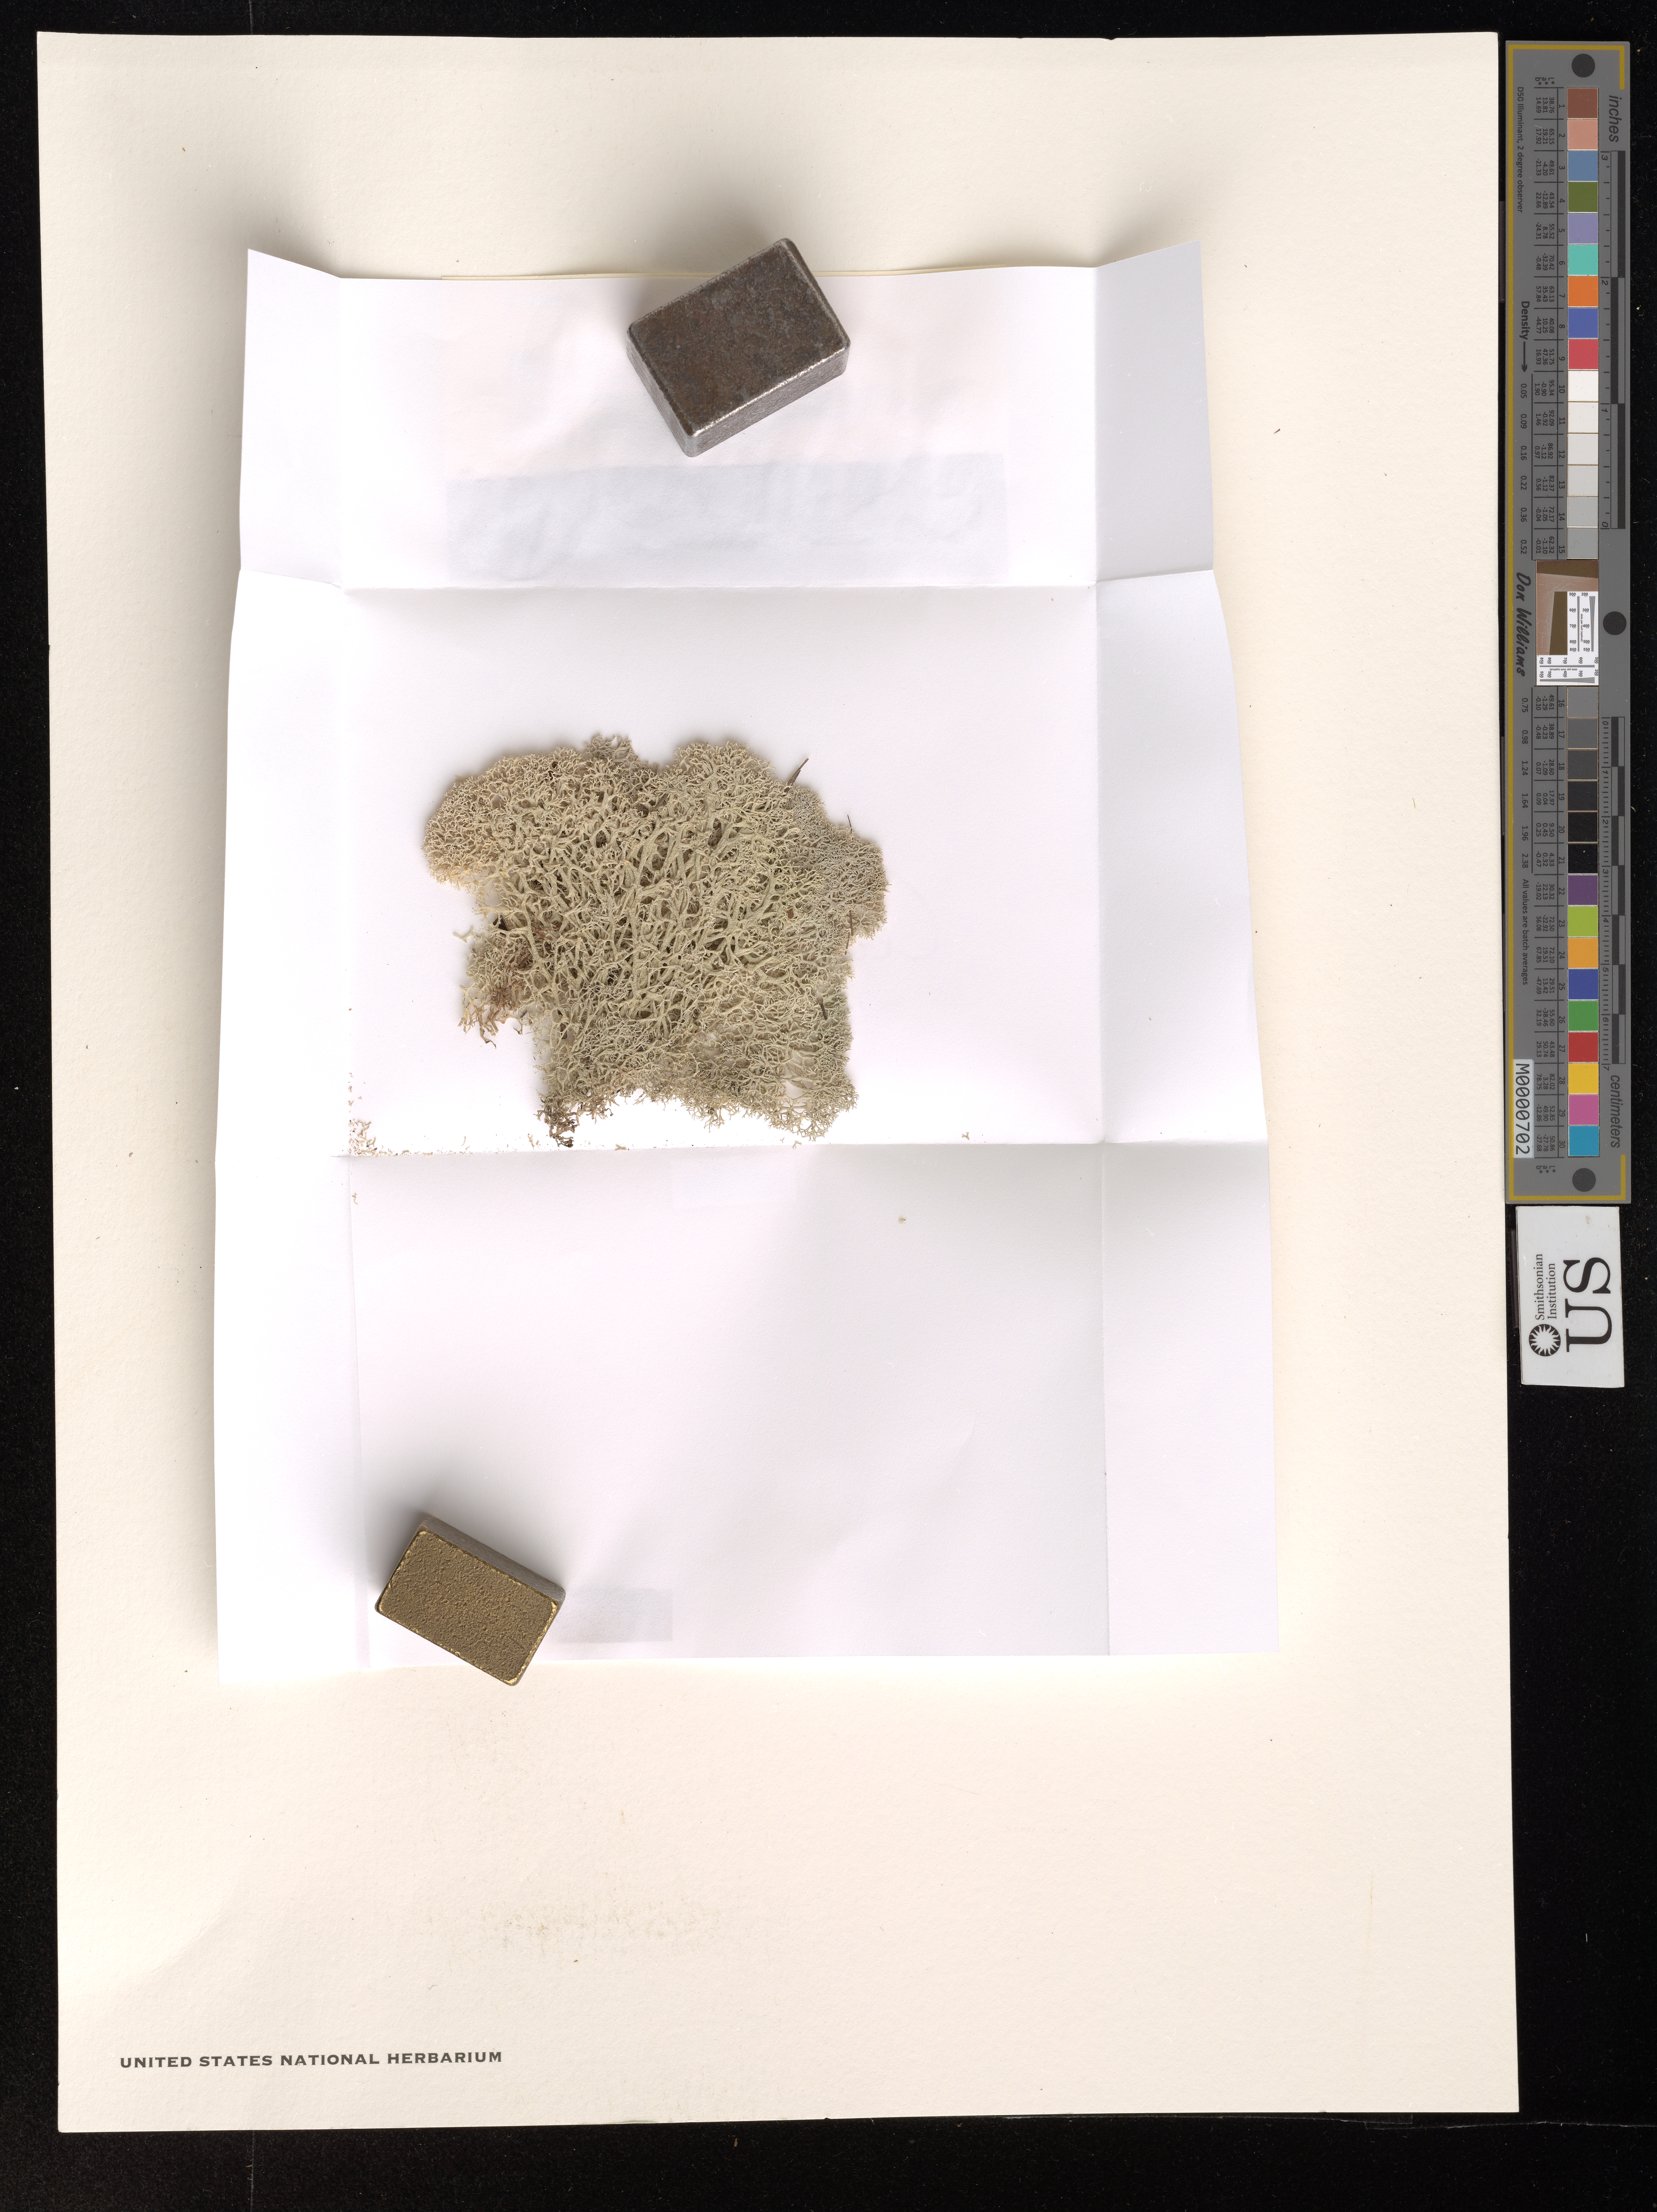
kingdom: Fungi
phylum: Ascomycota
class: Lecanoromycetes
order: Lecanorales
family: Cladoniaceae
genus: Cladonia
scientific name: Cladonia evansii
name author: Abbayes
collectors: R. Yahr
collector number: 3809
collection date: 2001-05-14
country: United States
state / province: North Carolina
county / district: Pender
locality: Pender Co. Military Ocean Terminal at Sunny Point, ca. 12 km. SW of Carolina Beach. In oak hammock near small sinkholes at south entrance.